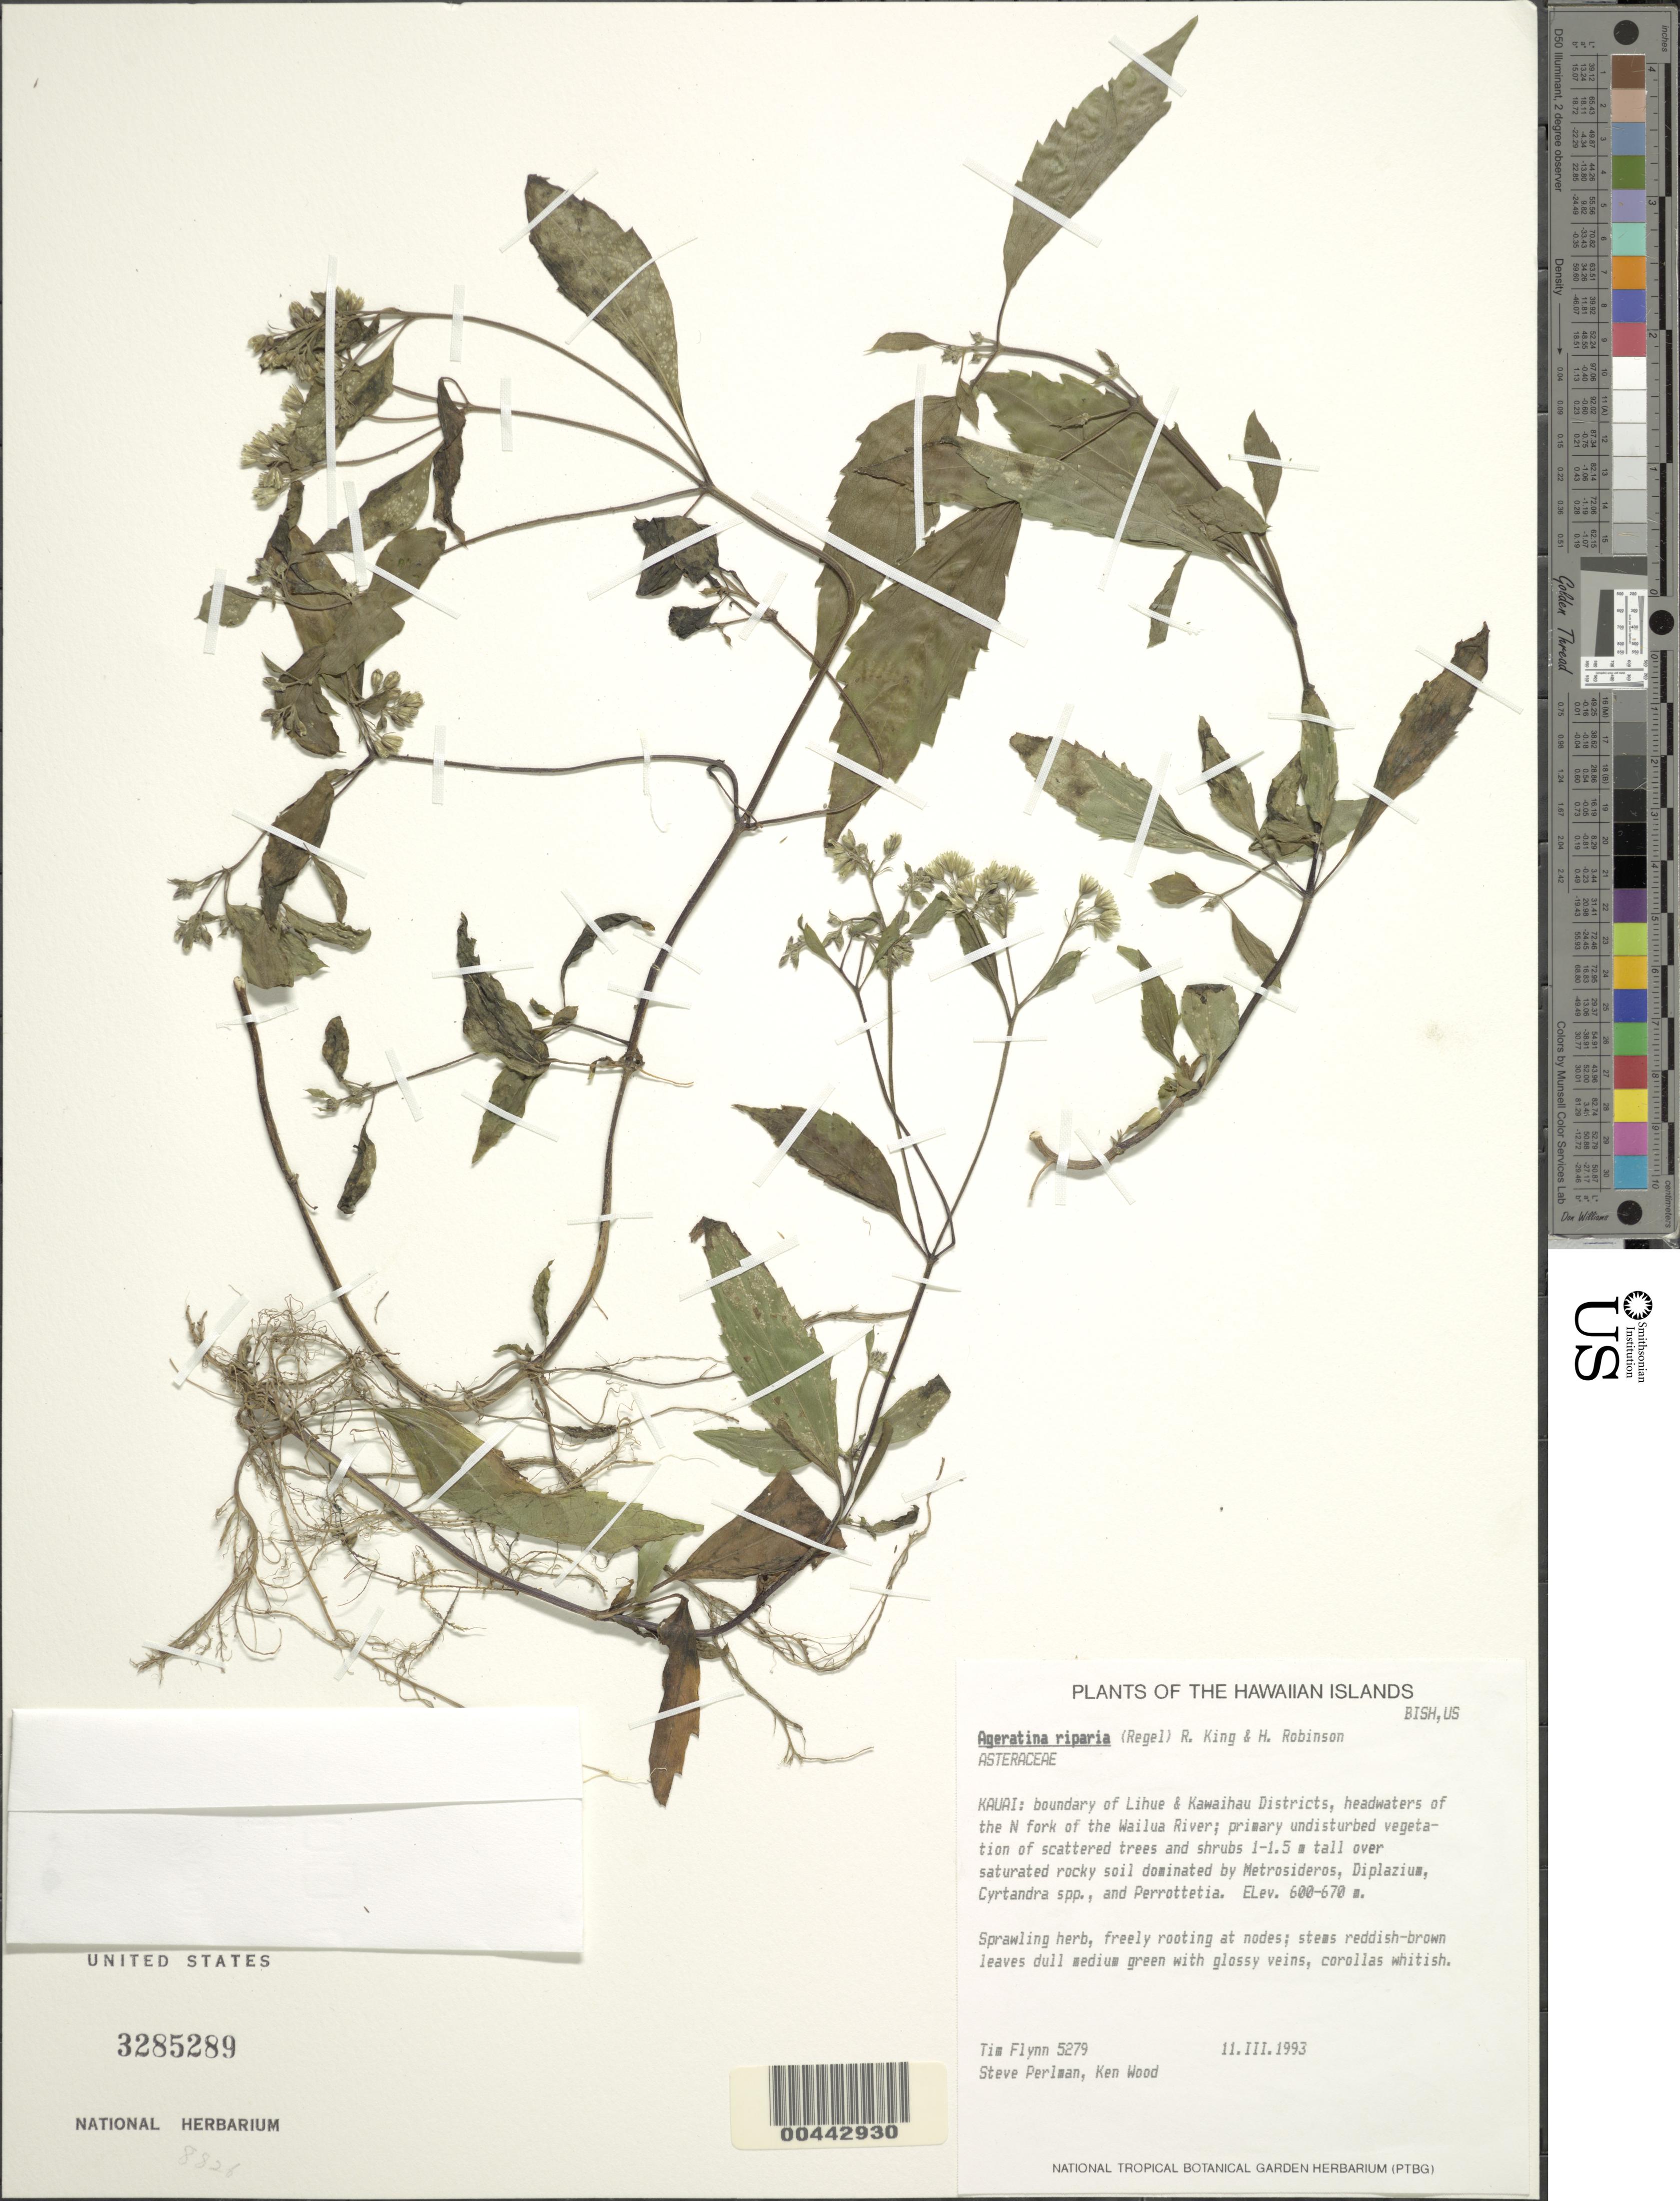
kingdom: Plantae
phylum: Tracheophyta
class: Magnoliopsida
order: Asterales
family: Asteraceae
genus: Ageratina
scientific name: Ageratina riparia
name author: (Regel) R.M. King & H. Rob.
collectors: T. W. Flynn, S. P. Perlman & K. Wood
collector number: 5279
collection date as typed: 11 Mar 1993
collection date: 1993-03-11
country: United States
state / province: Hawaii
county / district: Kauai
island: Kaua'i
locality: Boundary of Lihue & Kawaihau Districts, headwaters of the north fork of the Wailua River.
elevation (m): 600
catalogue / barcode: US 3285289